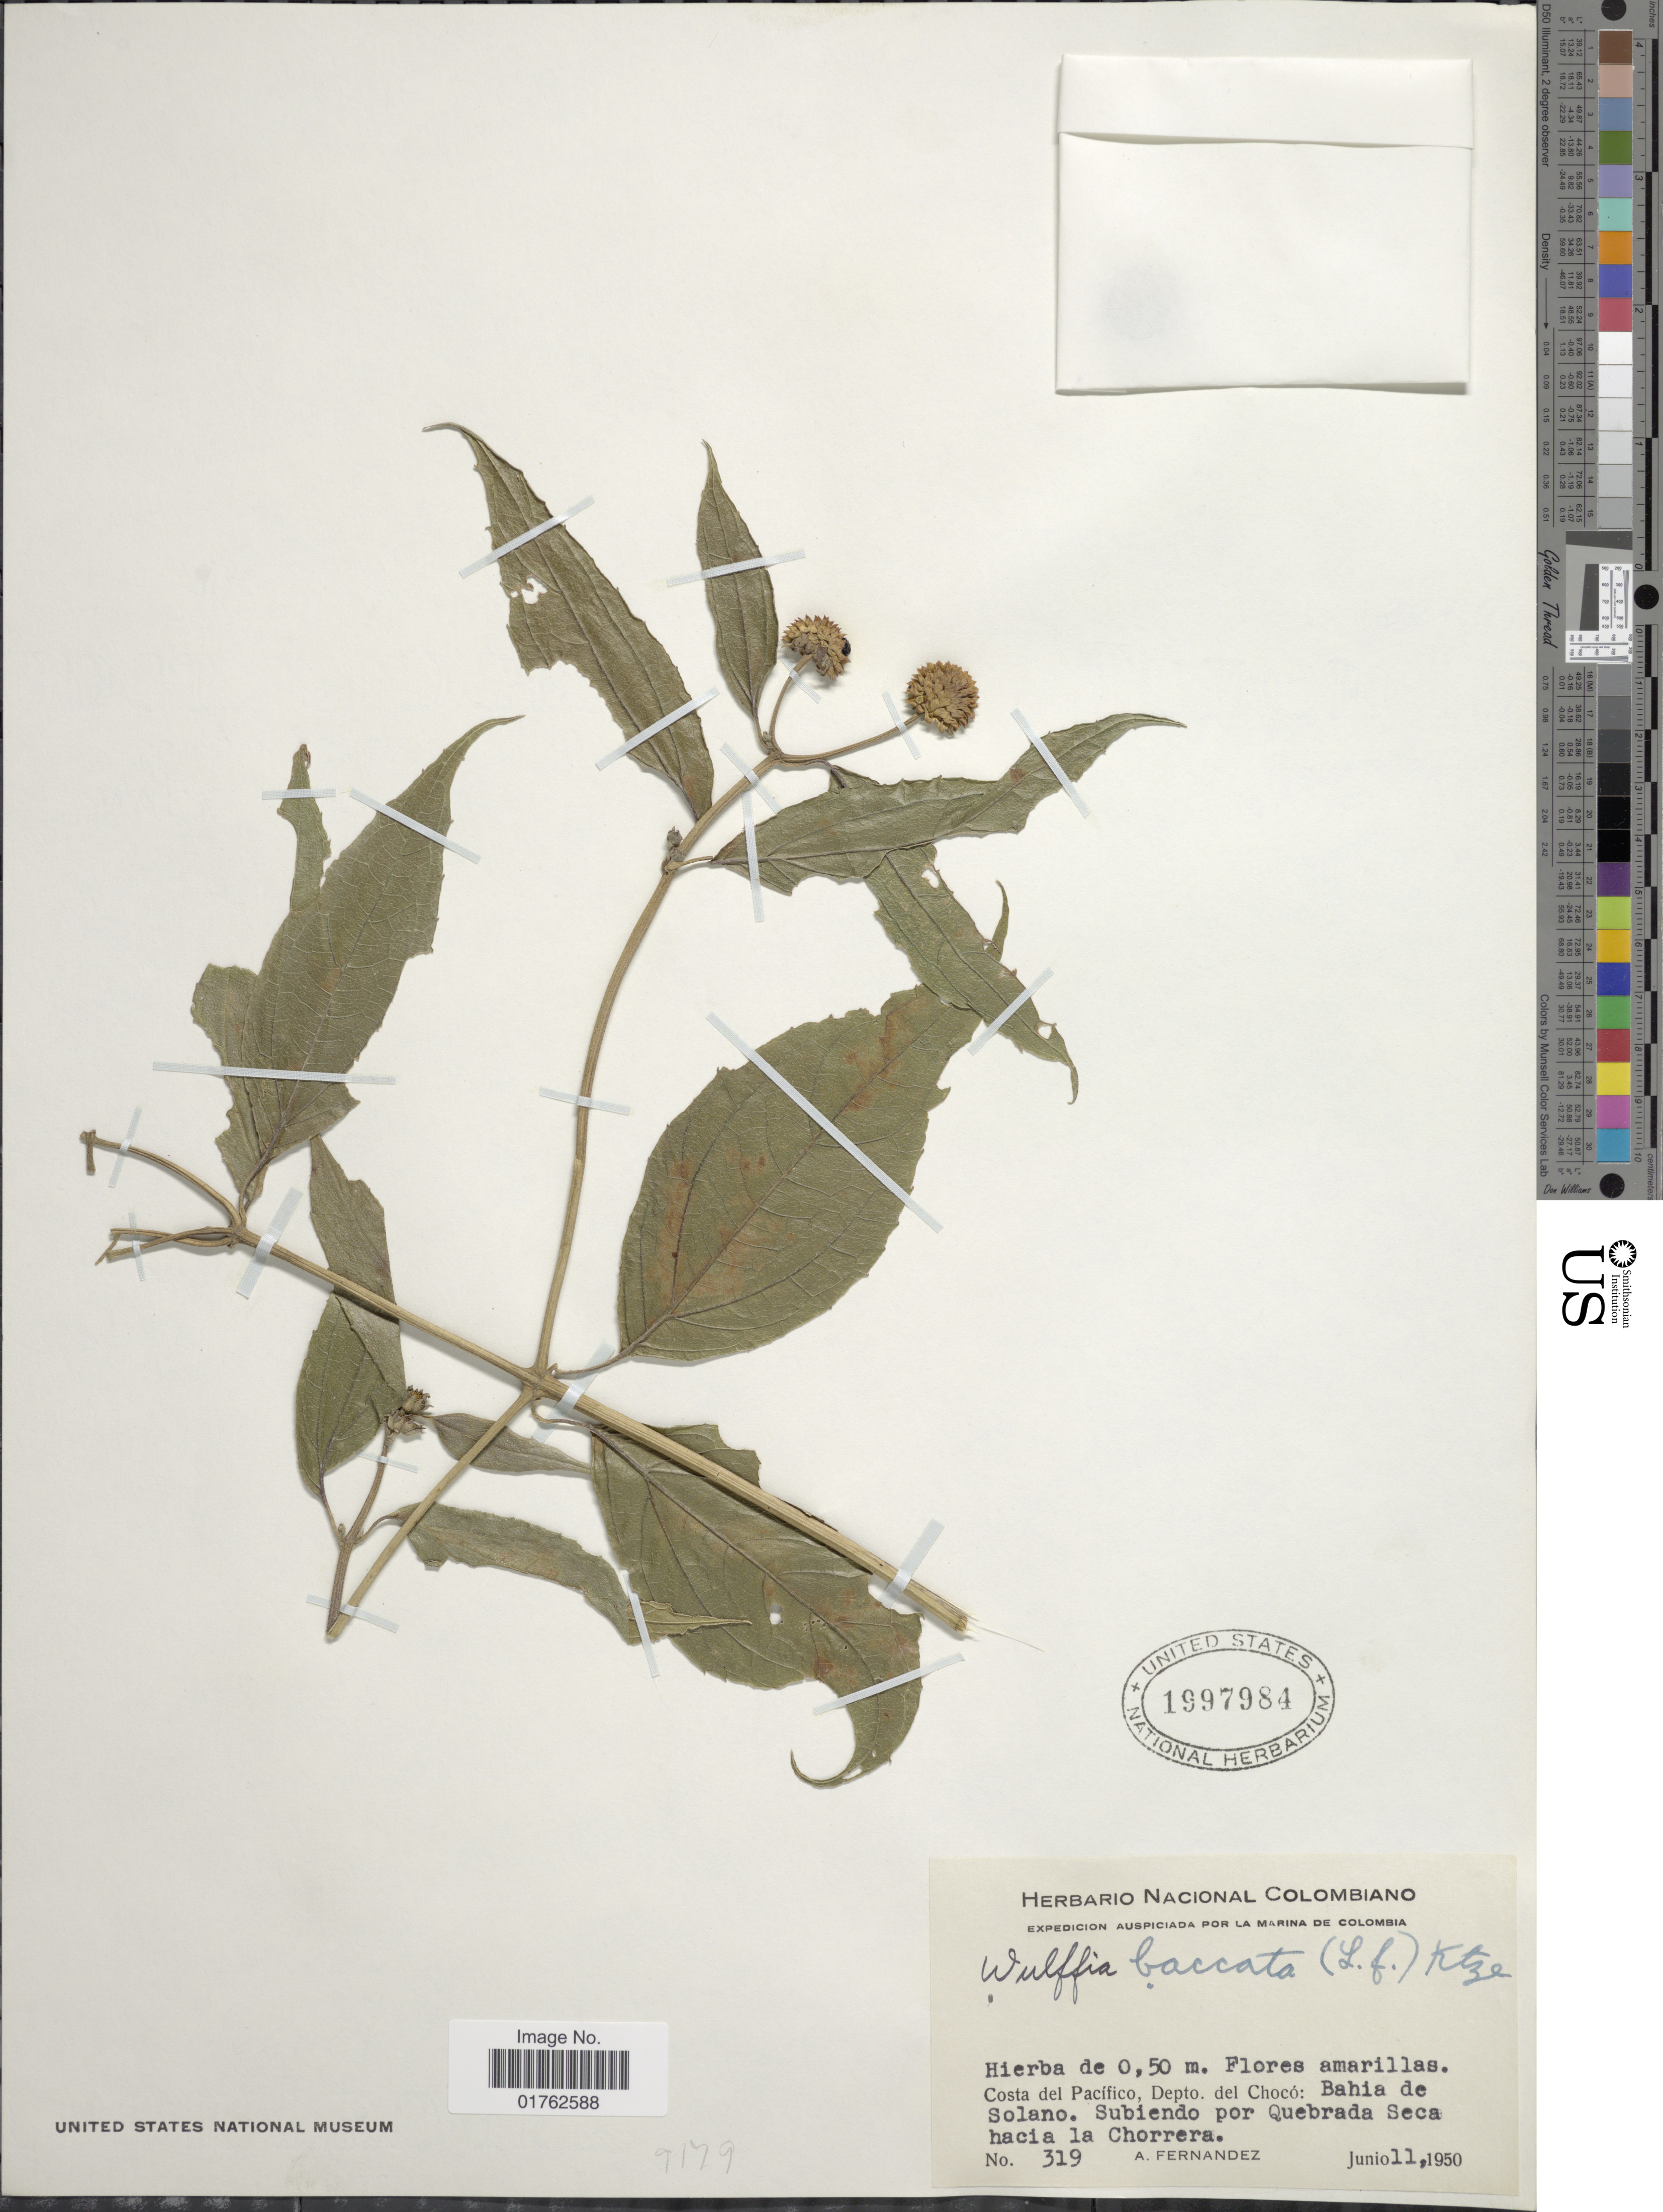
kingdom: Plantae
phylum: Tracheophyta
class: Magnoliopsida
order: Asterales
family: Asteraceae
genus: Wulffia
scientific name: Wulffia baccata var. baccata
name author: (L.) Kuntze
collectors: A. Fernandez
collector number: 319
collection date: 1950-06-11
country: Colombia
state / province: Chocó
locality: Costa del Pacifico, depto. del Choco: Bahia de Solano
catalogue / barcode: US 1997984